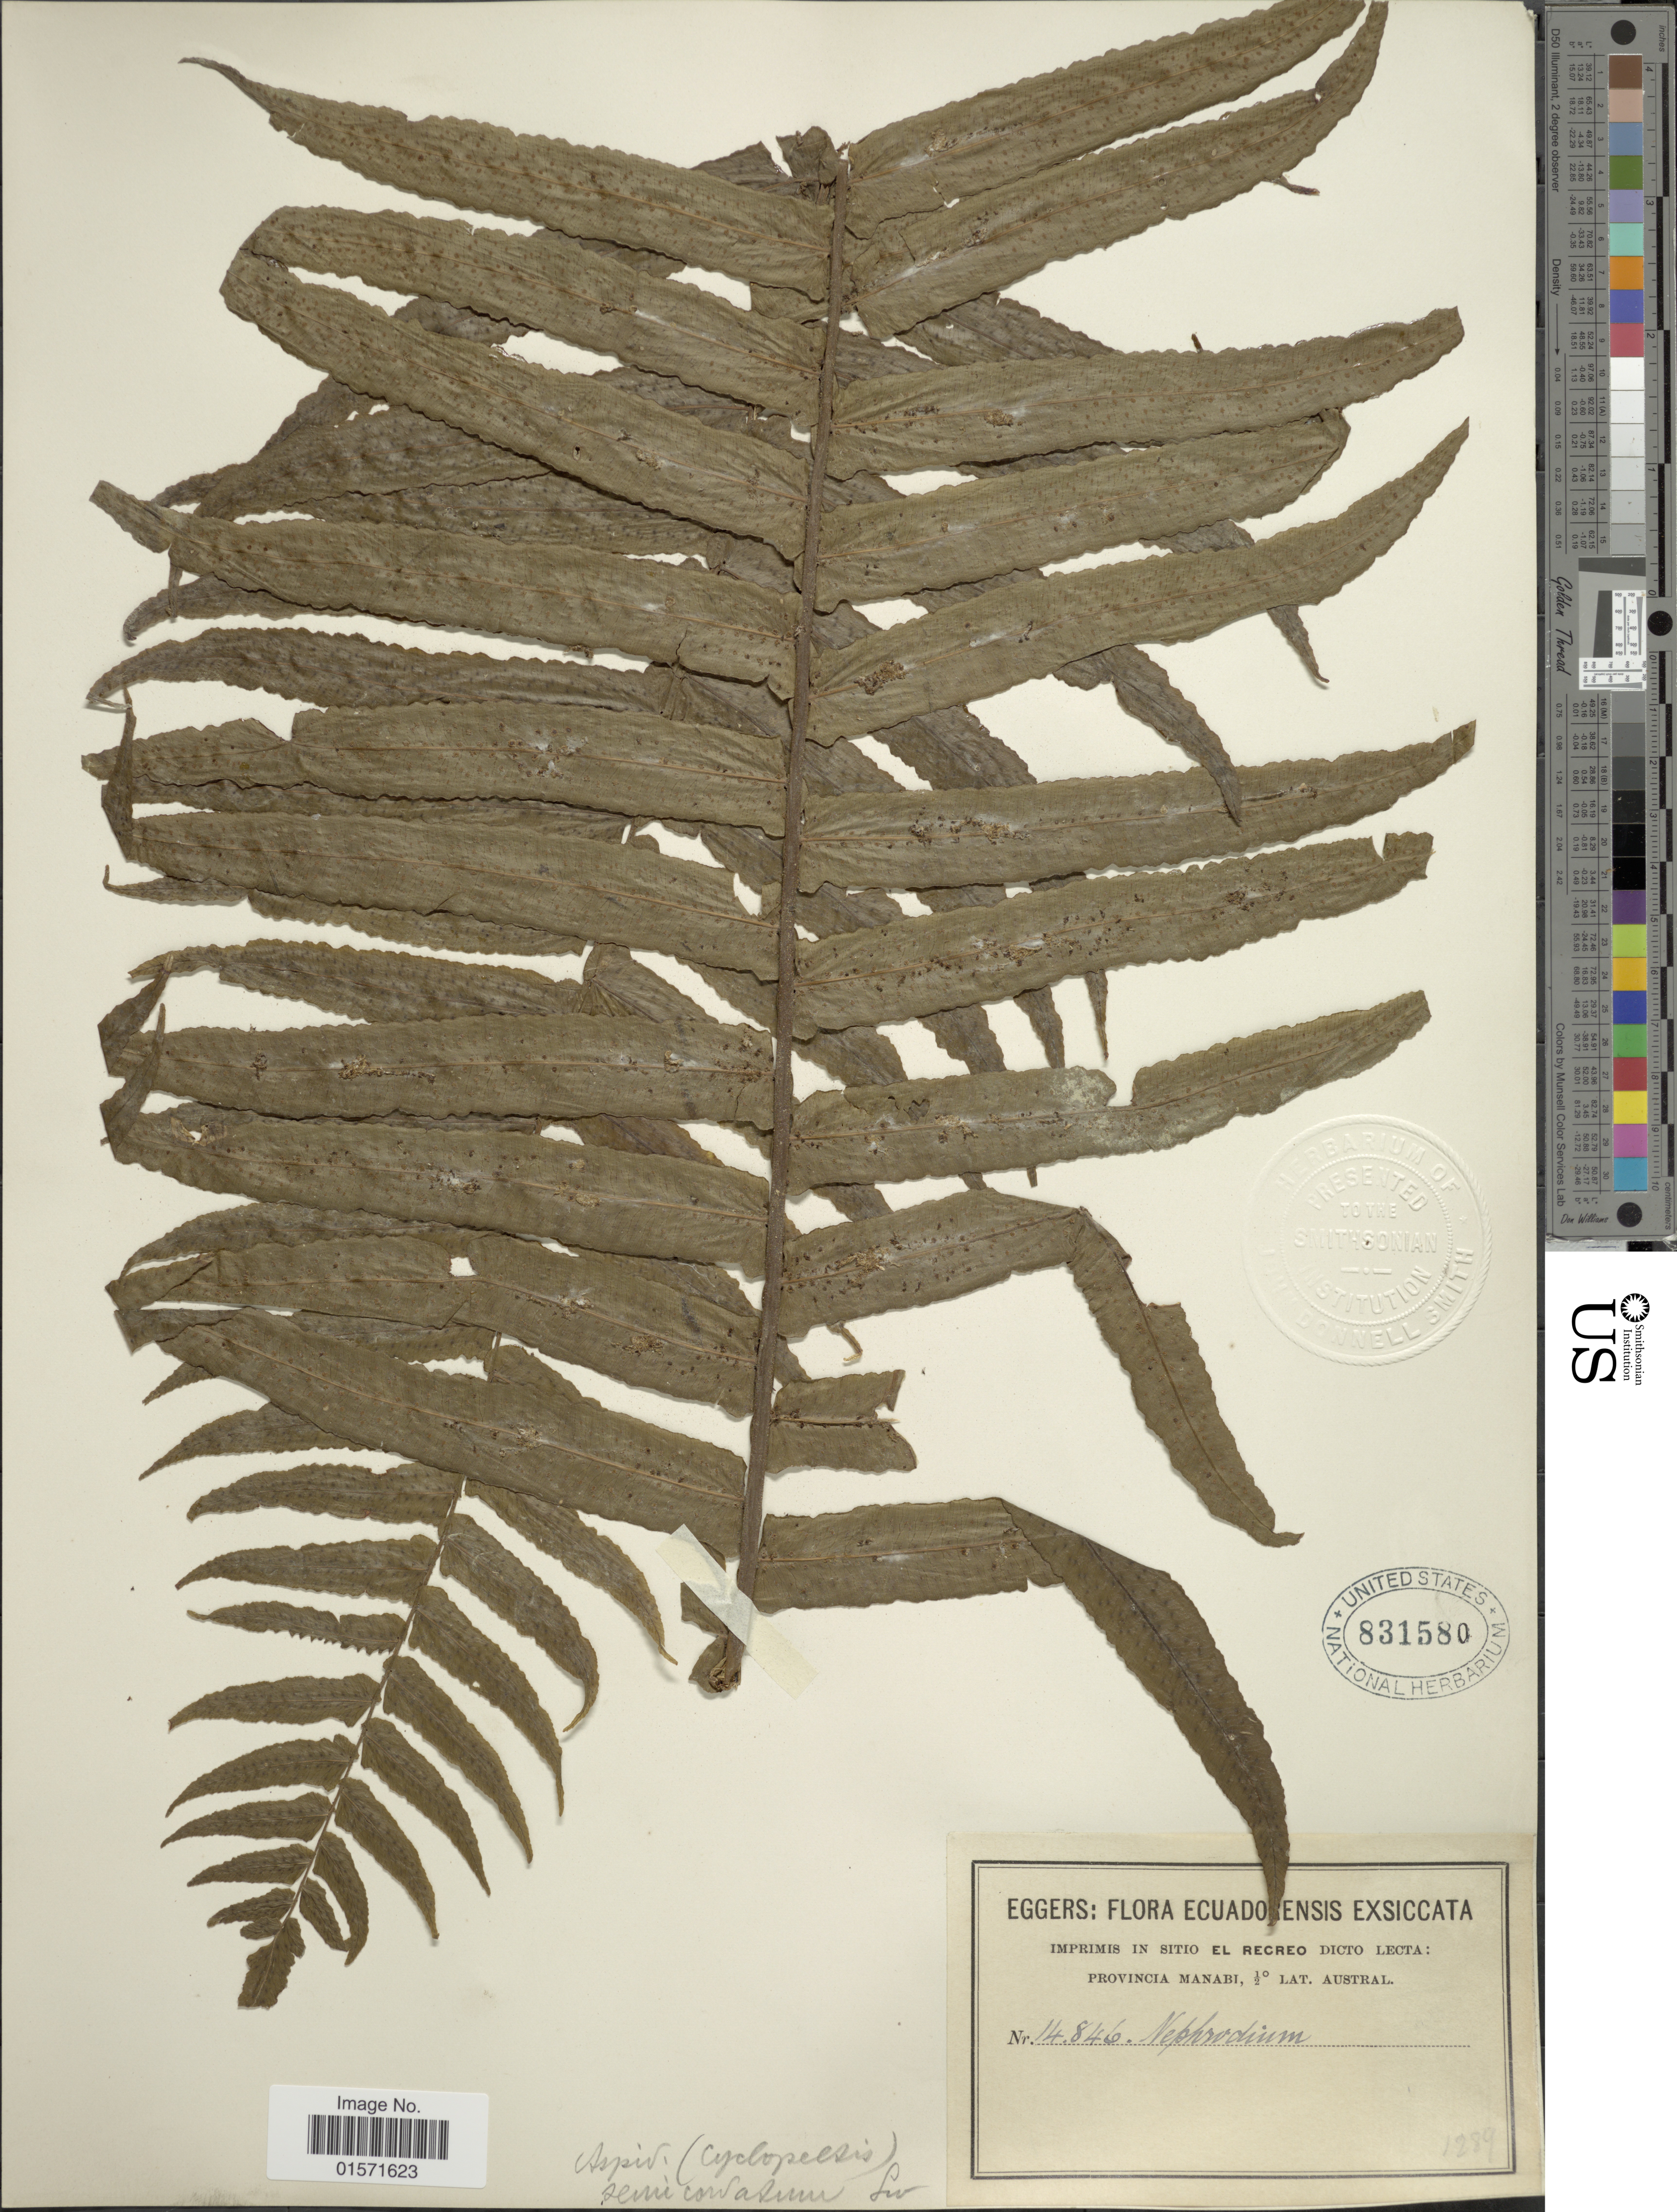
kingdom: Plantae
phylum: Tracheophyta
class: Polypodiopsida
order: Polypodiales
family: Lomariopsidaceae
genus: Cyclopeltis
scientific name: Cyclopeltis semicordata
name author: (Sw.) J. Sm.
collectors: -. Eggers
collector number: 14846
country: Ecuador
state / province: Manabí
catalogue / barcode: US 831580